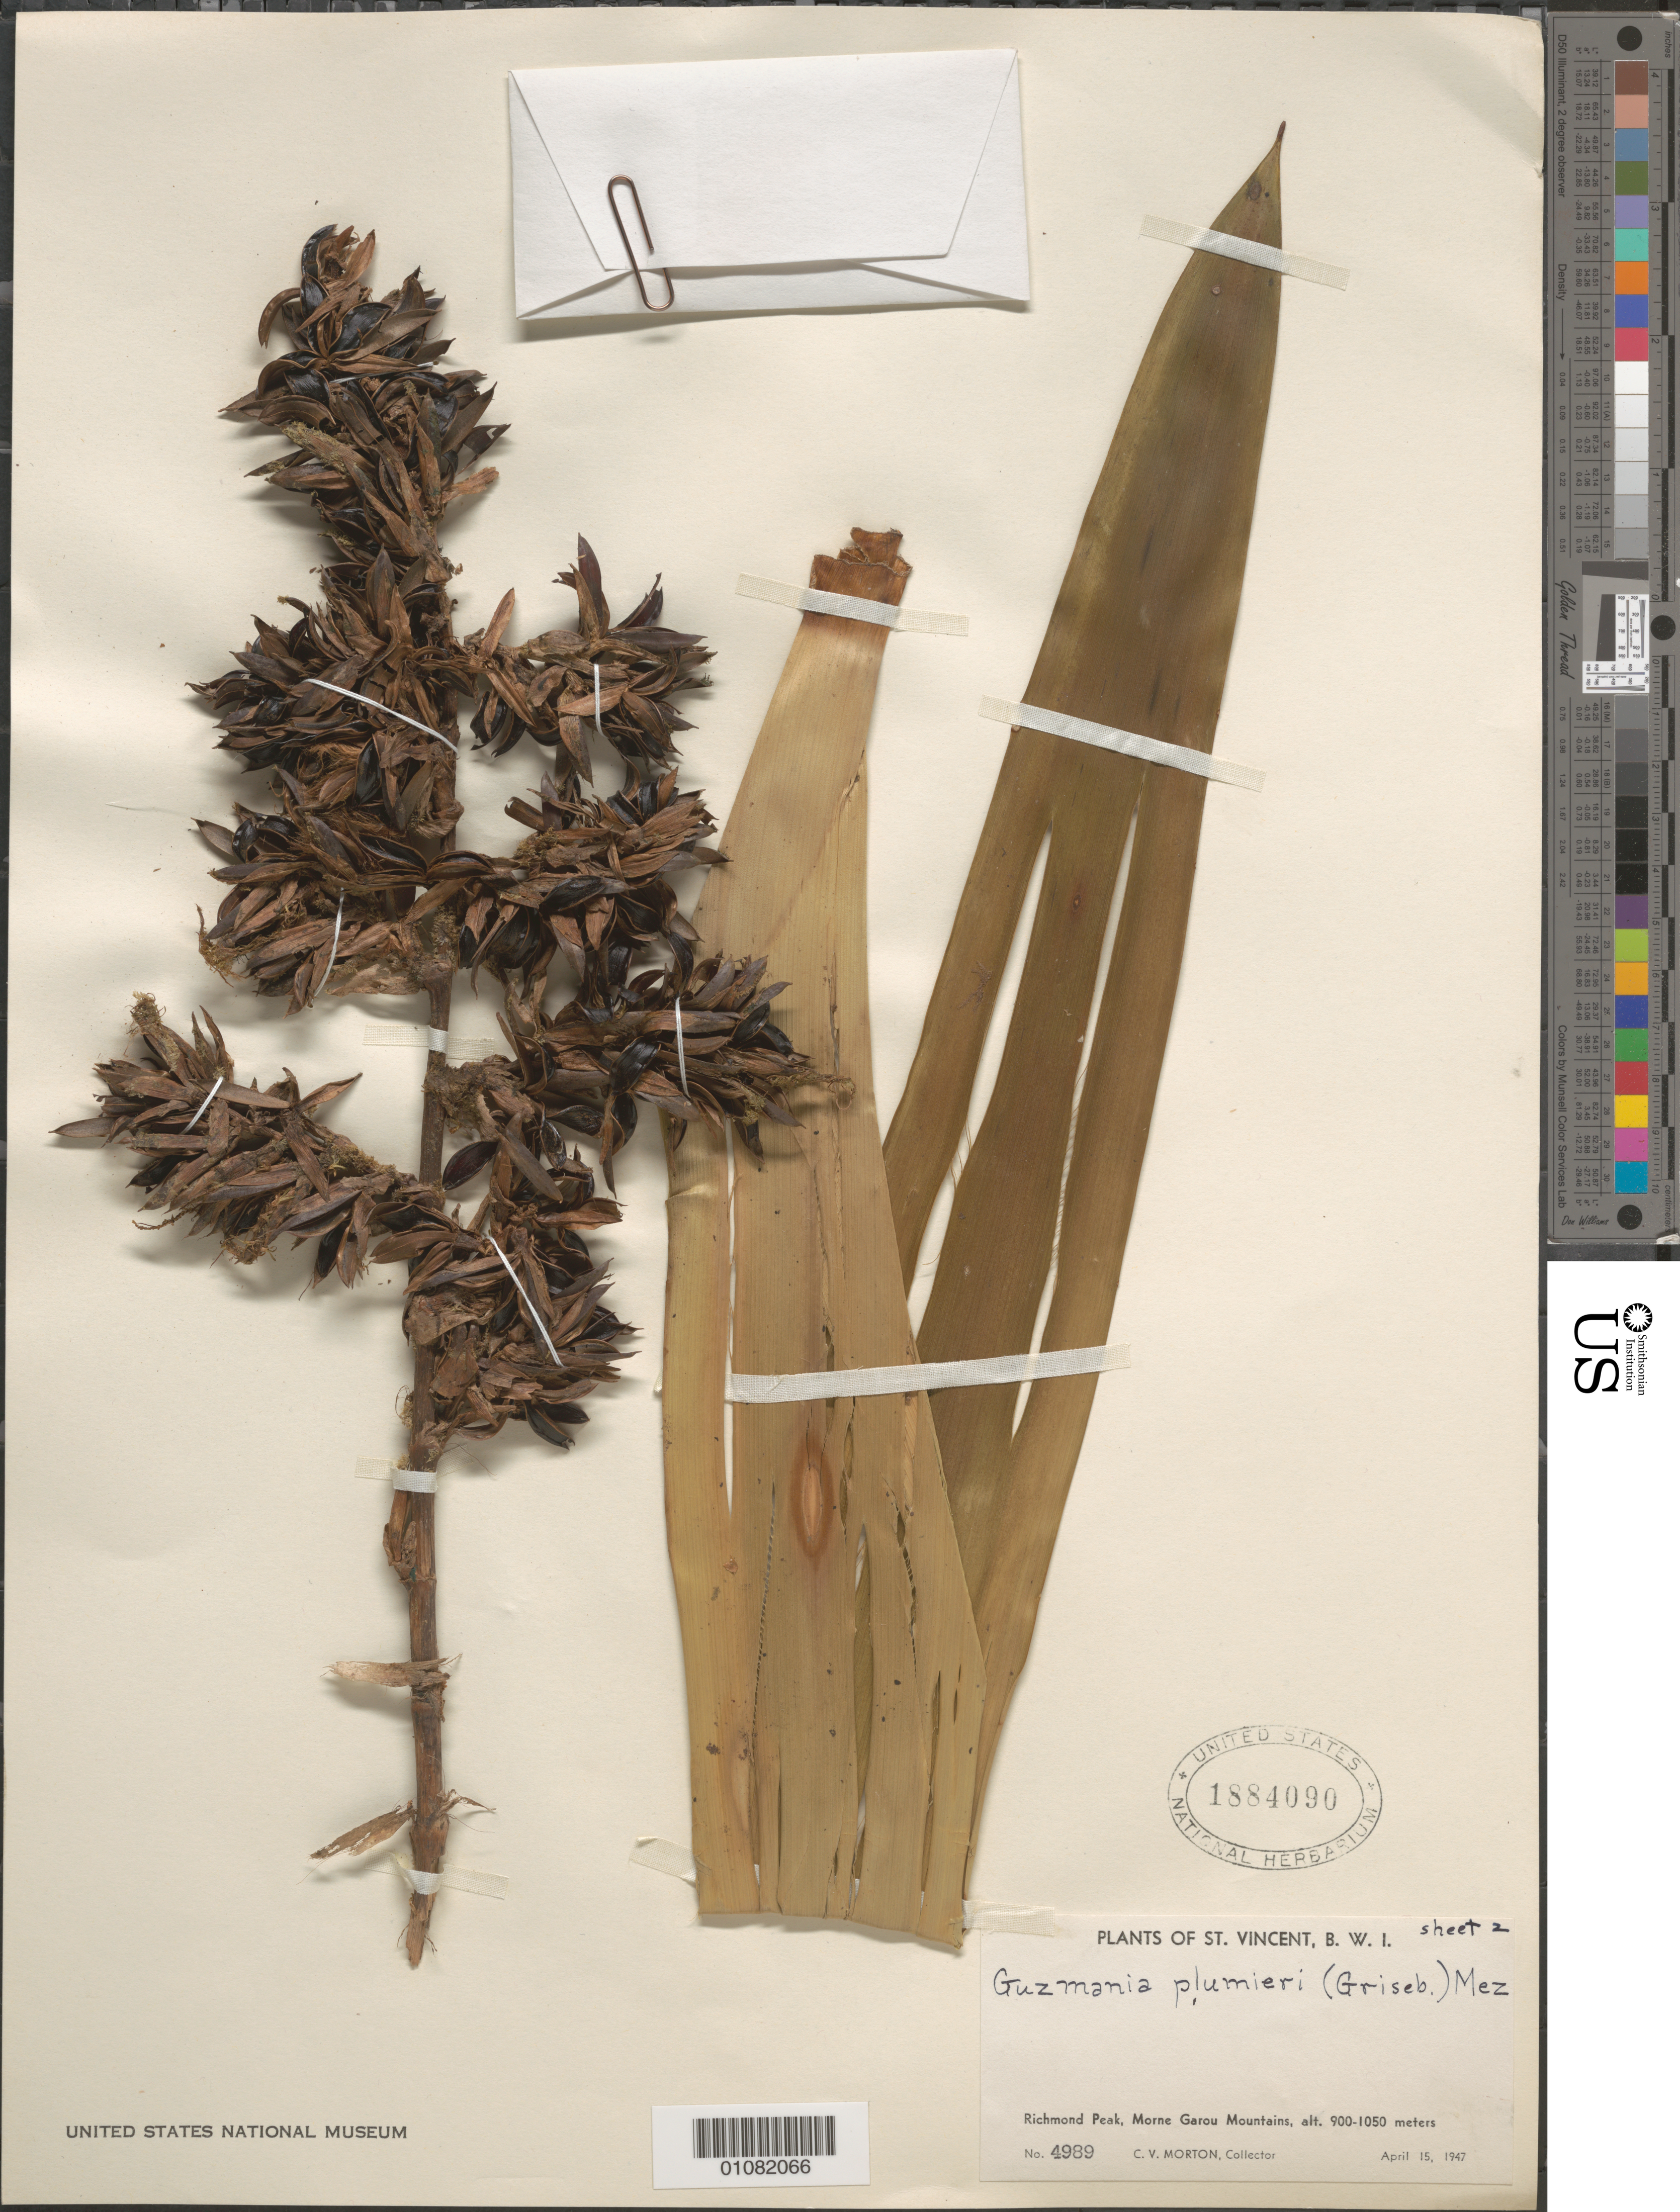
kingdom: Plantae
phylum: Tracheophyta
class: Liliopsida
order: Poales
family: Bromeliaceae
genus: Guzmania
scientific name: Guzmania plumieri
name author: (Griseb.) Mez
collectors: C. V. Morton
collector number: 4989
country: St. Vincent - Grenadines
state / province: Saint David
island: St. Vincent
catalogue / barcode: US 1884090